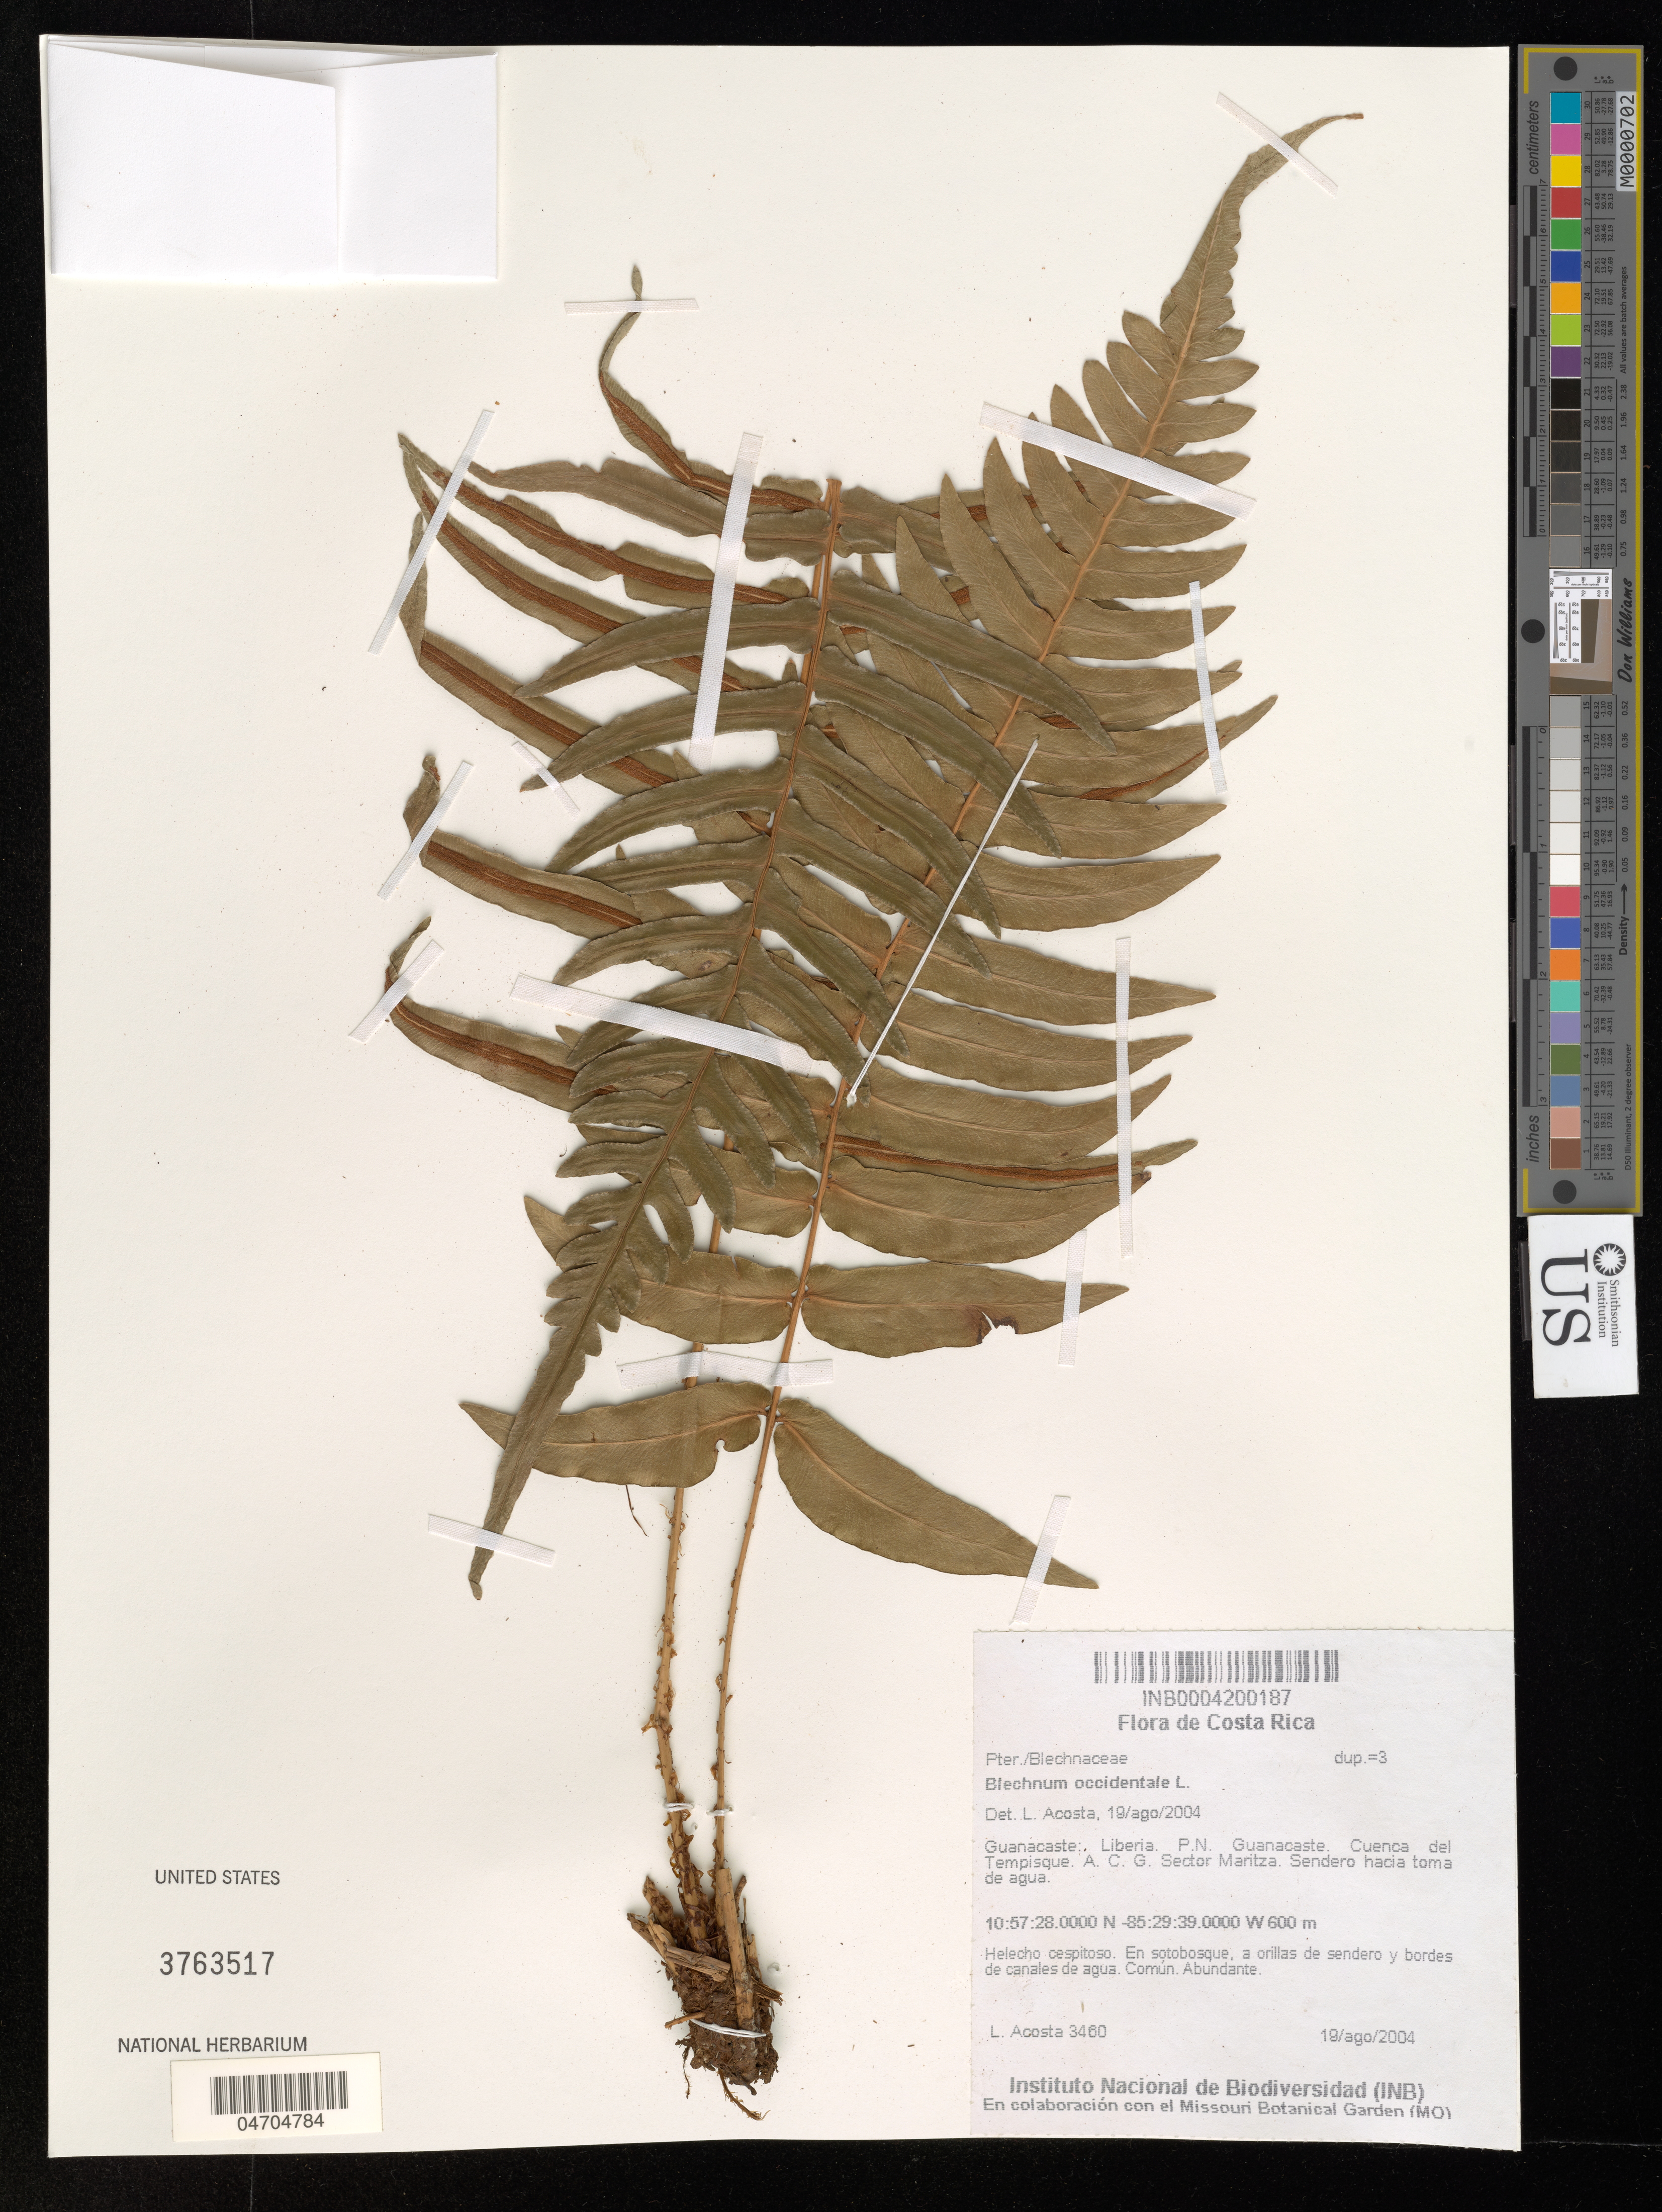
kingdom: Plantae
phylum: Tracheophyta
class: Polypodiopsida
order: Polypodiales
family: Blechnaceae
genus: Blechnum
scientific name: Blechnum occidentale f. occidentale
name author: L.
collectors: L. Acosta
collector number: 3460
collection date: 2004-08-19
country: Costa Rica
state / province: Guanacaste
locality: Liberia. P. N. Guanacaste. Cuenca del Tempisque. A. C. G. Sector Maritza. Sendero hacia toma de agua.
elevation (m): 600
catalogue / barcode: US 3763517